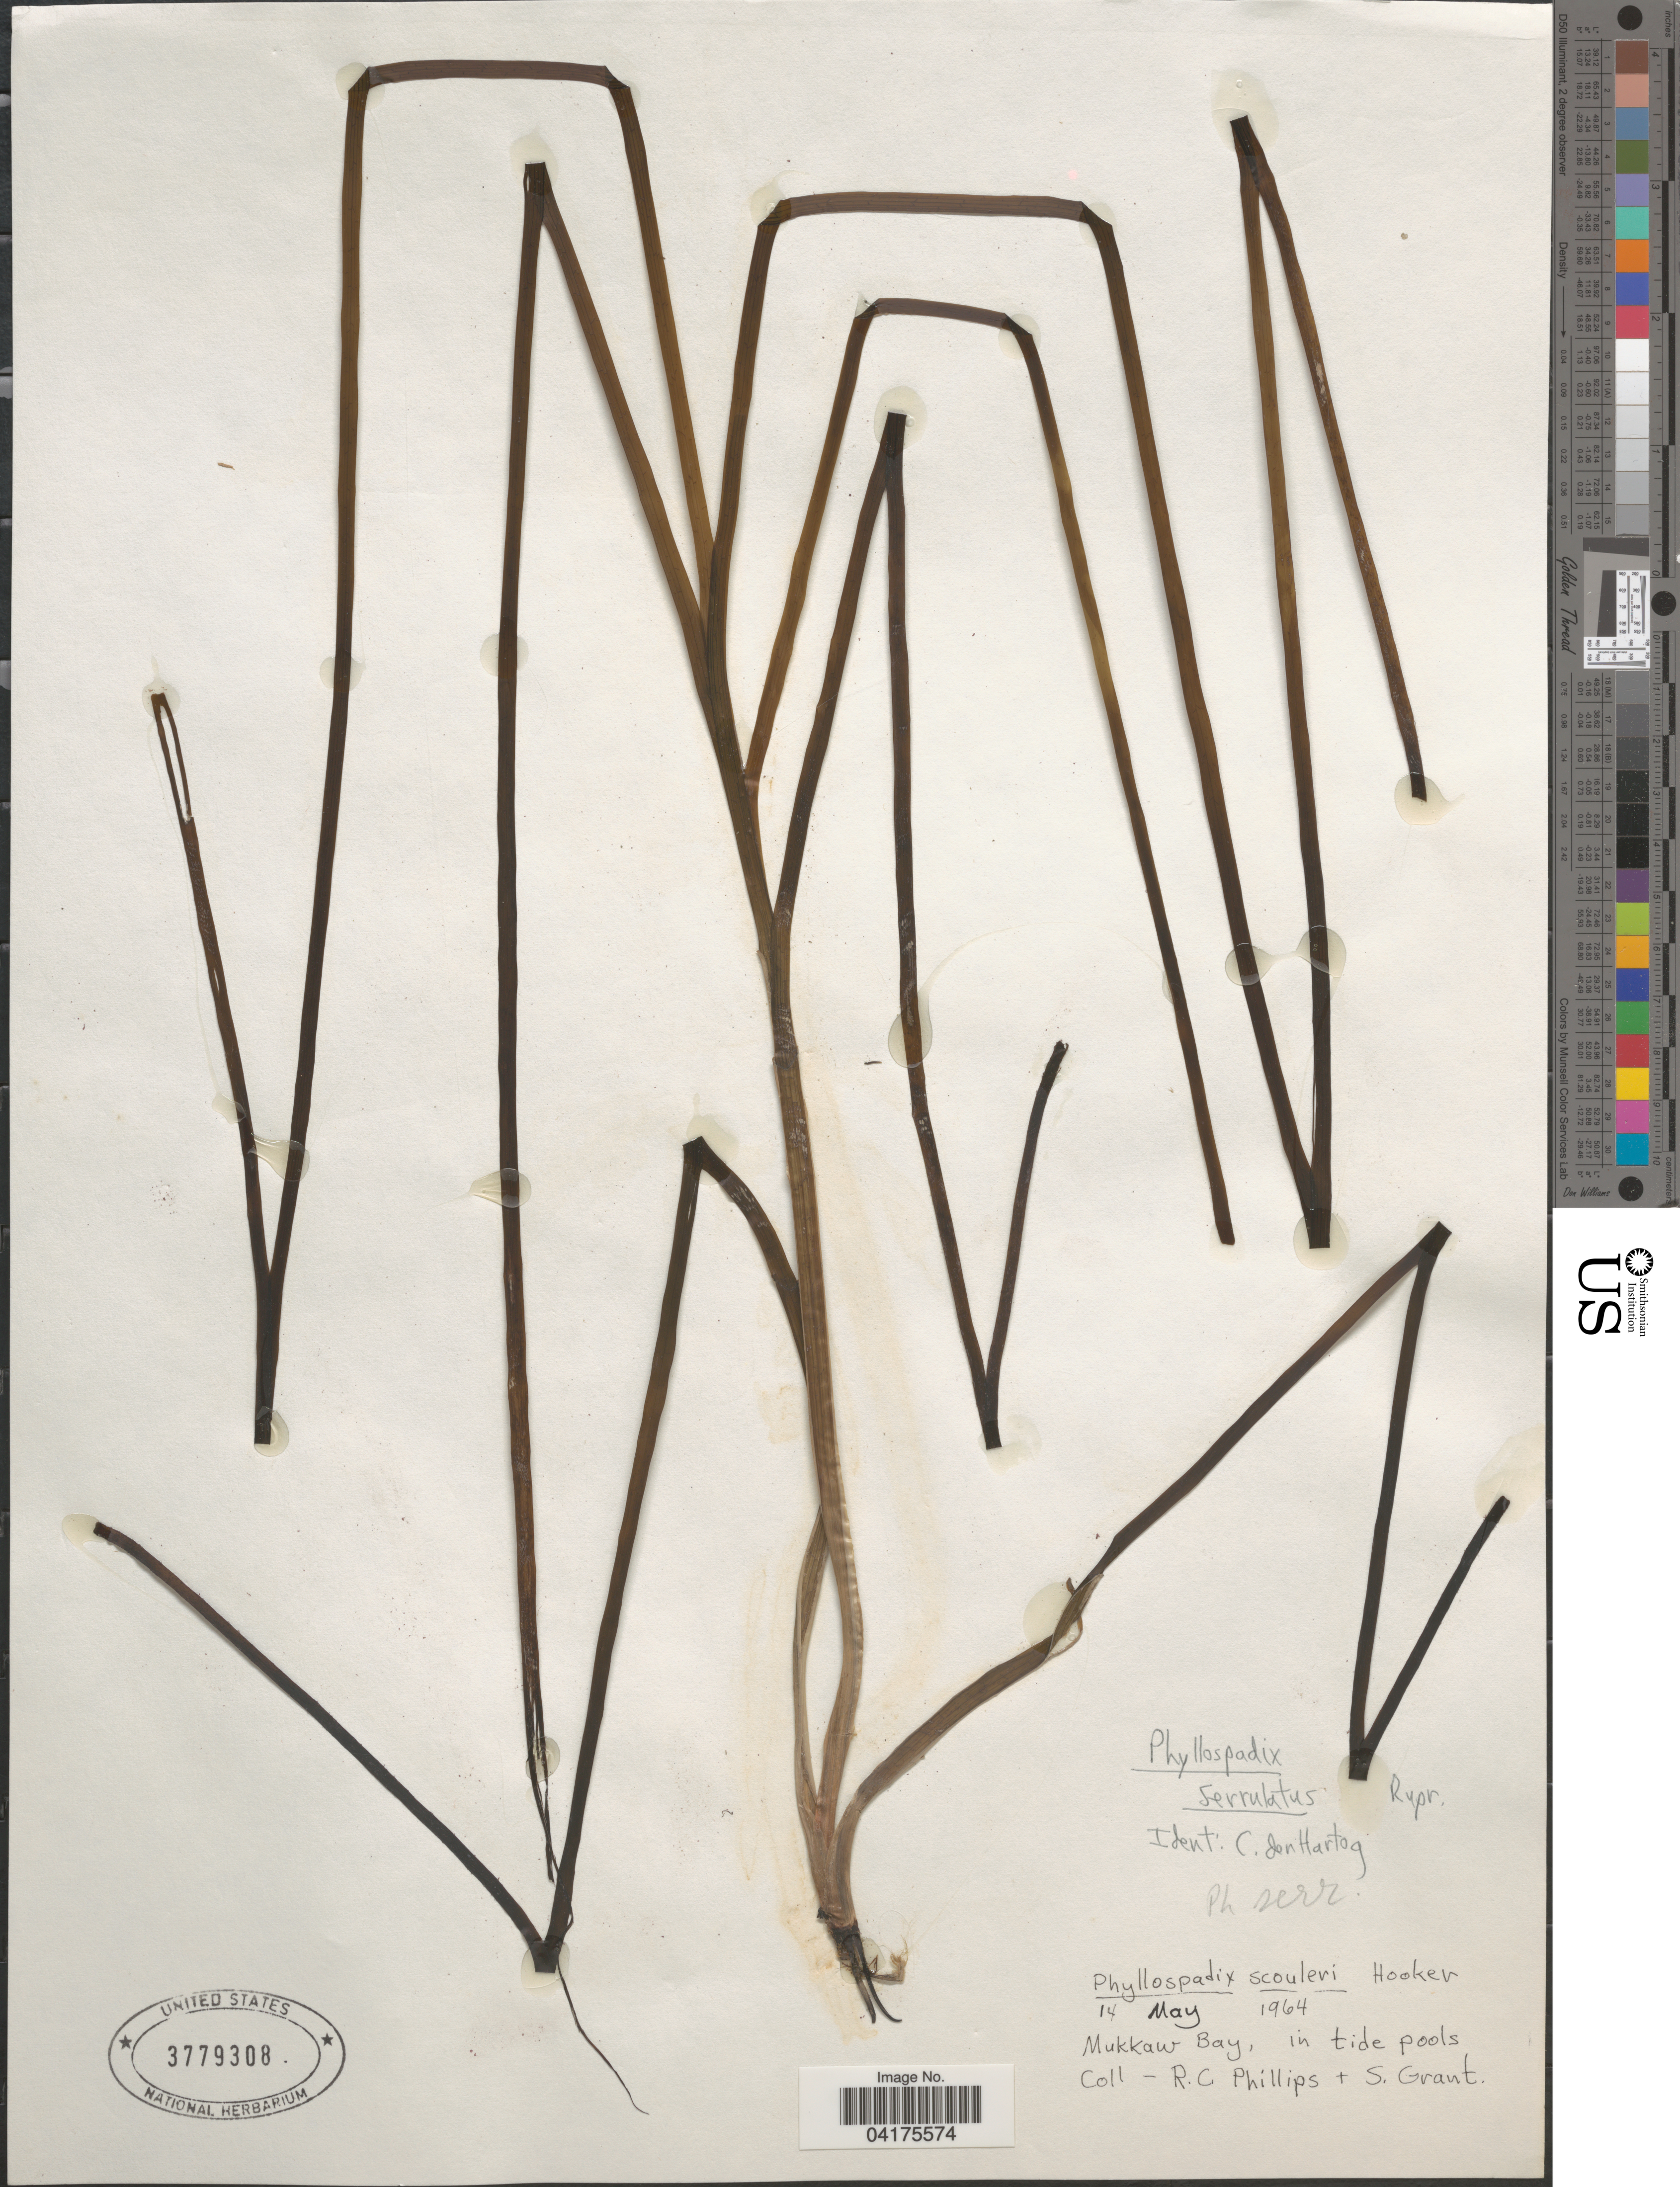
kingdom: Plantae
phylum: Tracheophyta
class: Liliopsida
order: Alismatales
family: Zosteraceae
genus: Phyllospadix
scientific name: Phyllospadix serrulatus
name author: Rupr.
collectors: R. C. Phillips & S. Grant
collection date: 1964-05-14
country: United States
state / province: Washington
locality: Mukkaw Bay, in tide pools.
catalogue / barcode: US 3779308